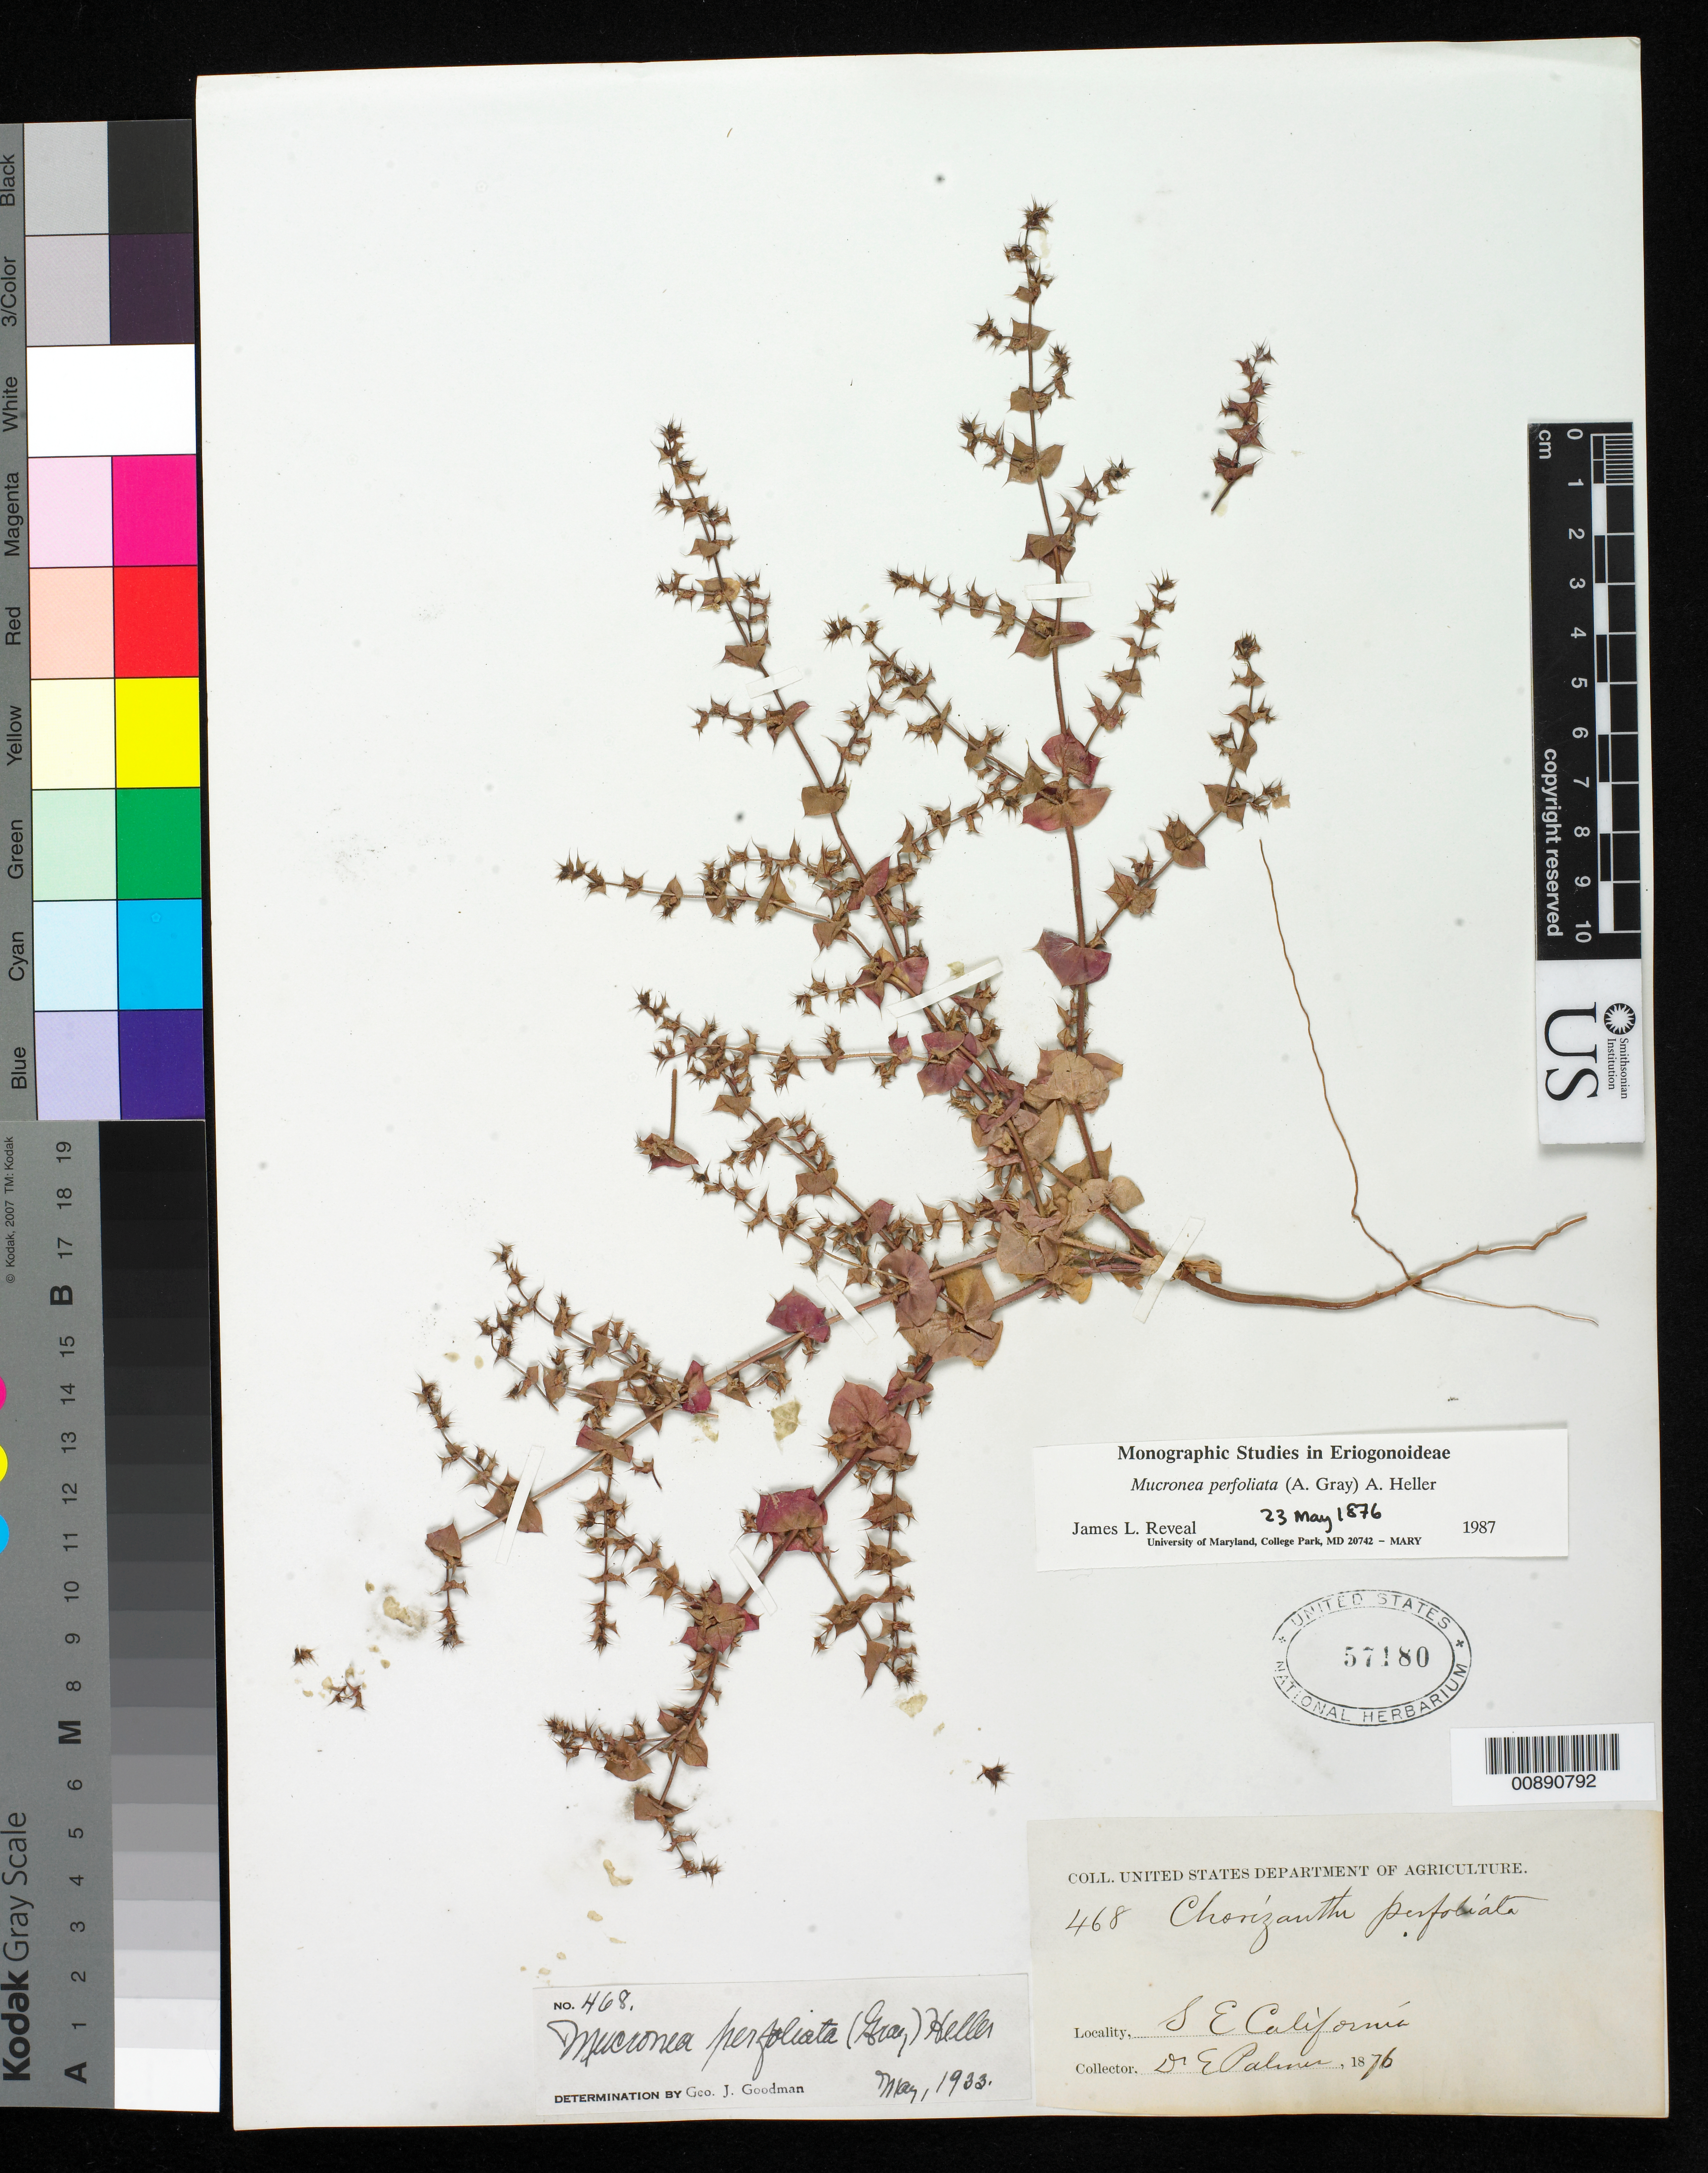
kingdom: Plantae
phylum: Tracheophyta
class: Magnoliopsida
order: Caryophyllales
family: Polygonaceae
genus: Mucronea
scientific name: Mucronea perfoliata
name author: (A. Gray) A. Heller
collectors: E. Palmer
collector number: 468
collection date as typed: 23 May 1876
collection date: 1876-05-23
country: United States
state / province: California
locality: SE California.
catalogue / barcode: US 57180